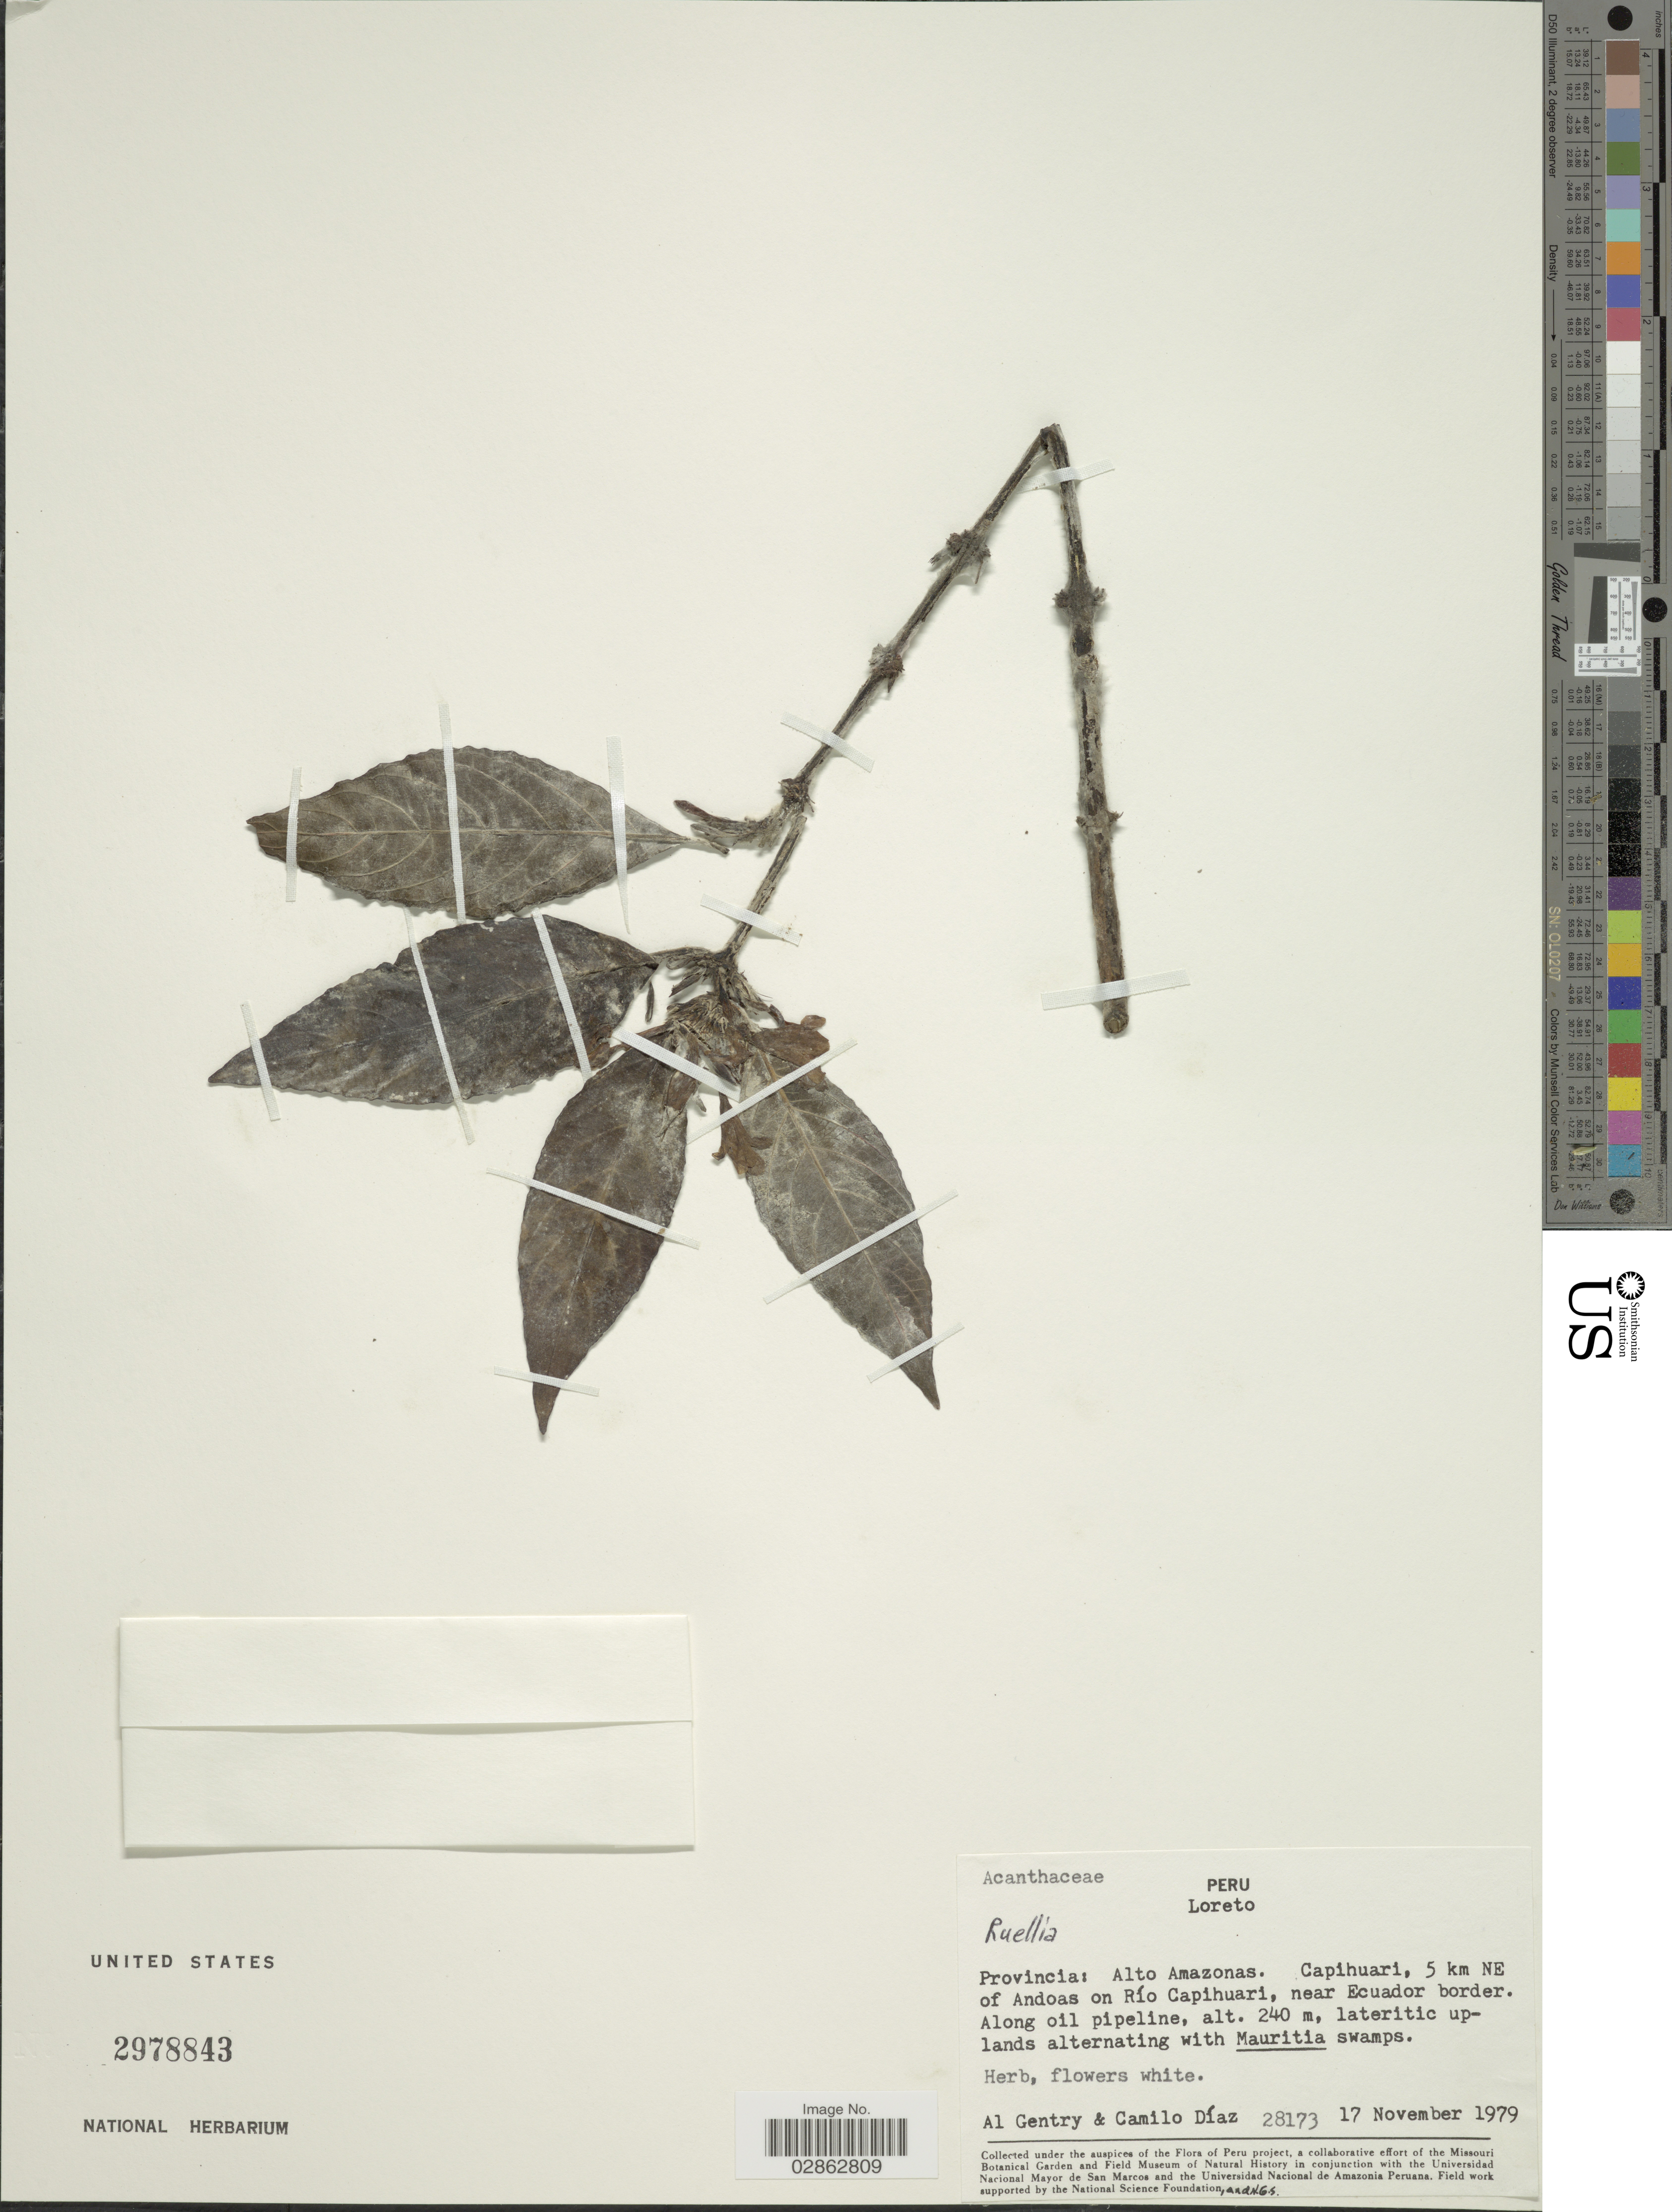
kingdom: Plantae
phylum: Tracheophyta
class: Magnoliopsida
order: Lamiales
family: Acanthaceae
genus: Ruellia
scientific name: Ruellia sp.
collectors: A. H. Gentry & C. Díaz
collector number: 28173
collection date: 1979-11-17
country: Peru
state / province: Loreto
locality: Provincia: Alto Amazonas. Capihuari, 5 km NE of Andoas on Río Capihuari, near Ecuador border. Along oil pipeline.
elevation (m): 240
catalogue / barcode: US 2978843